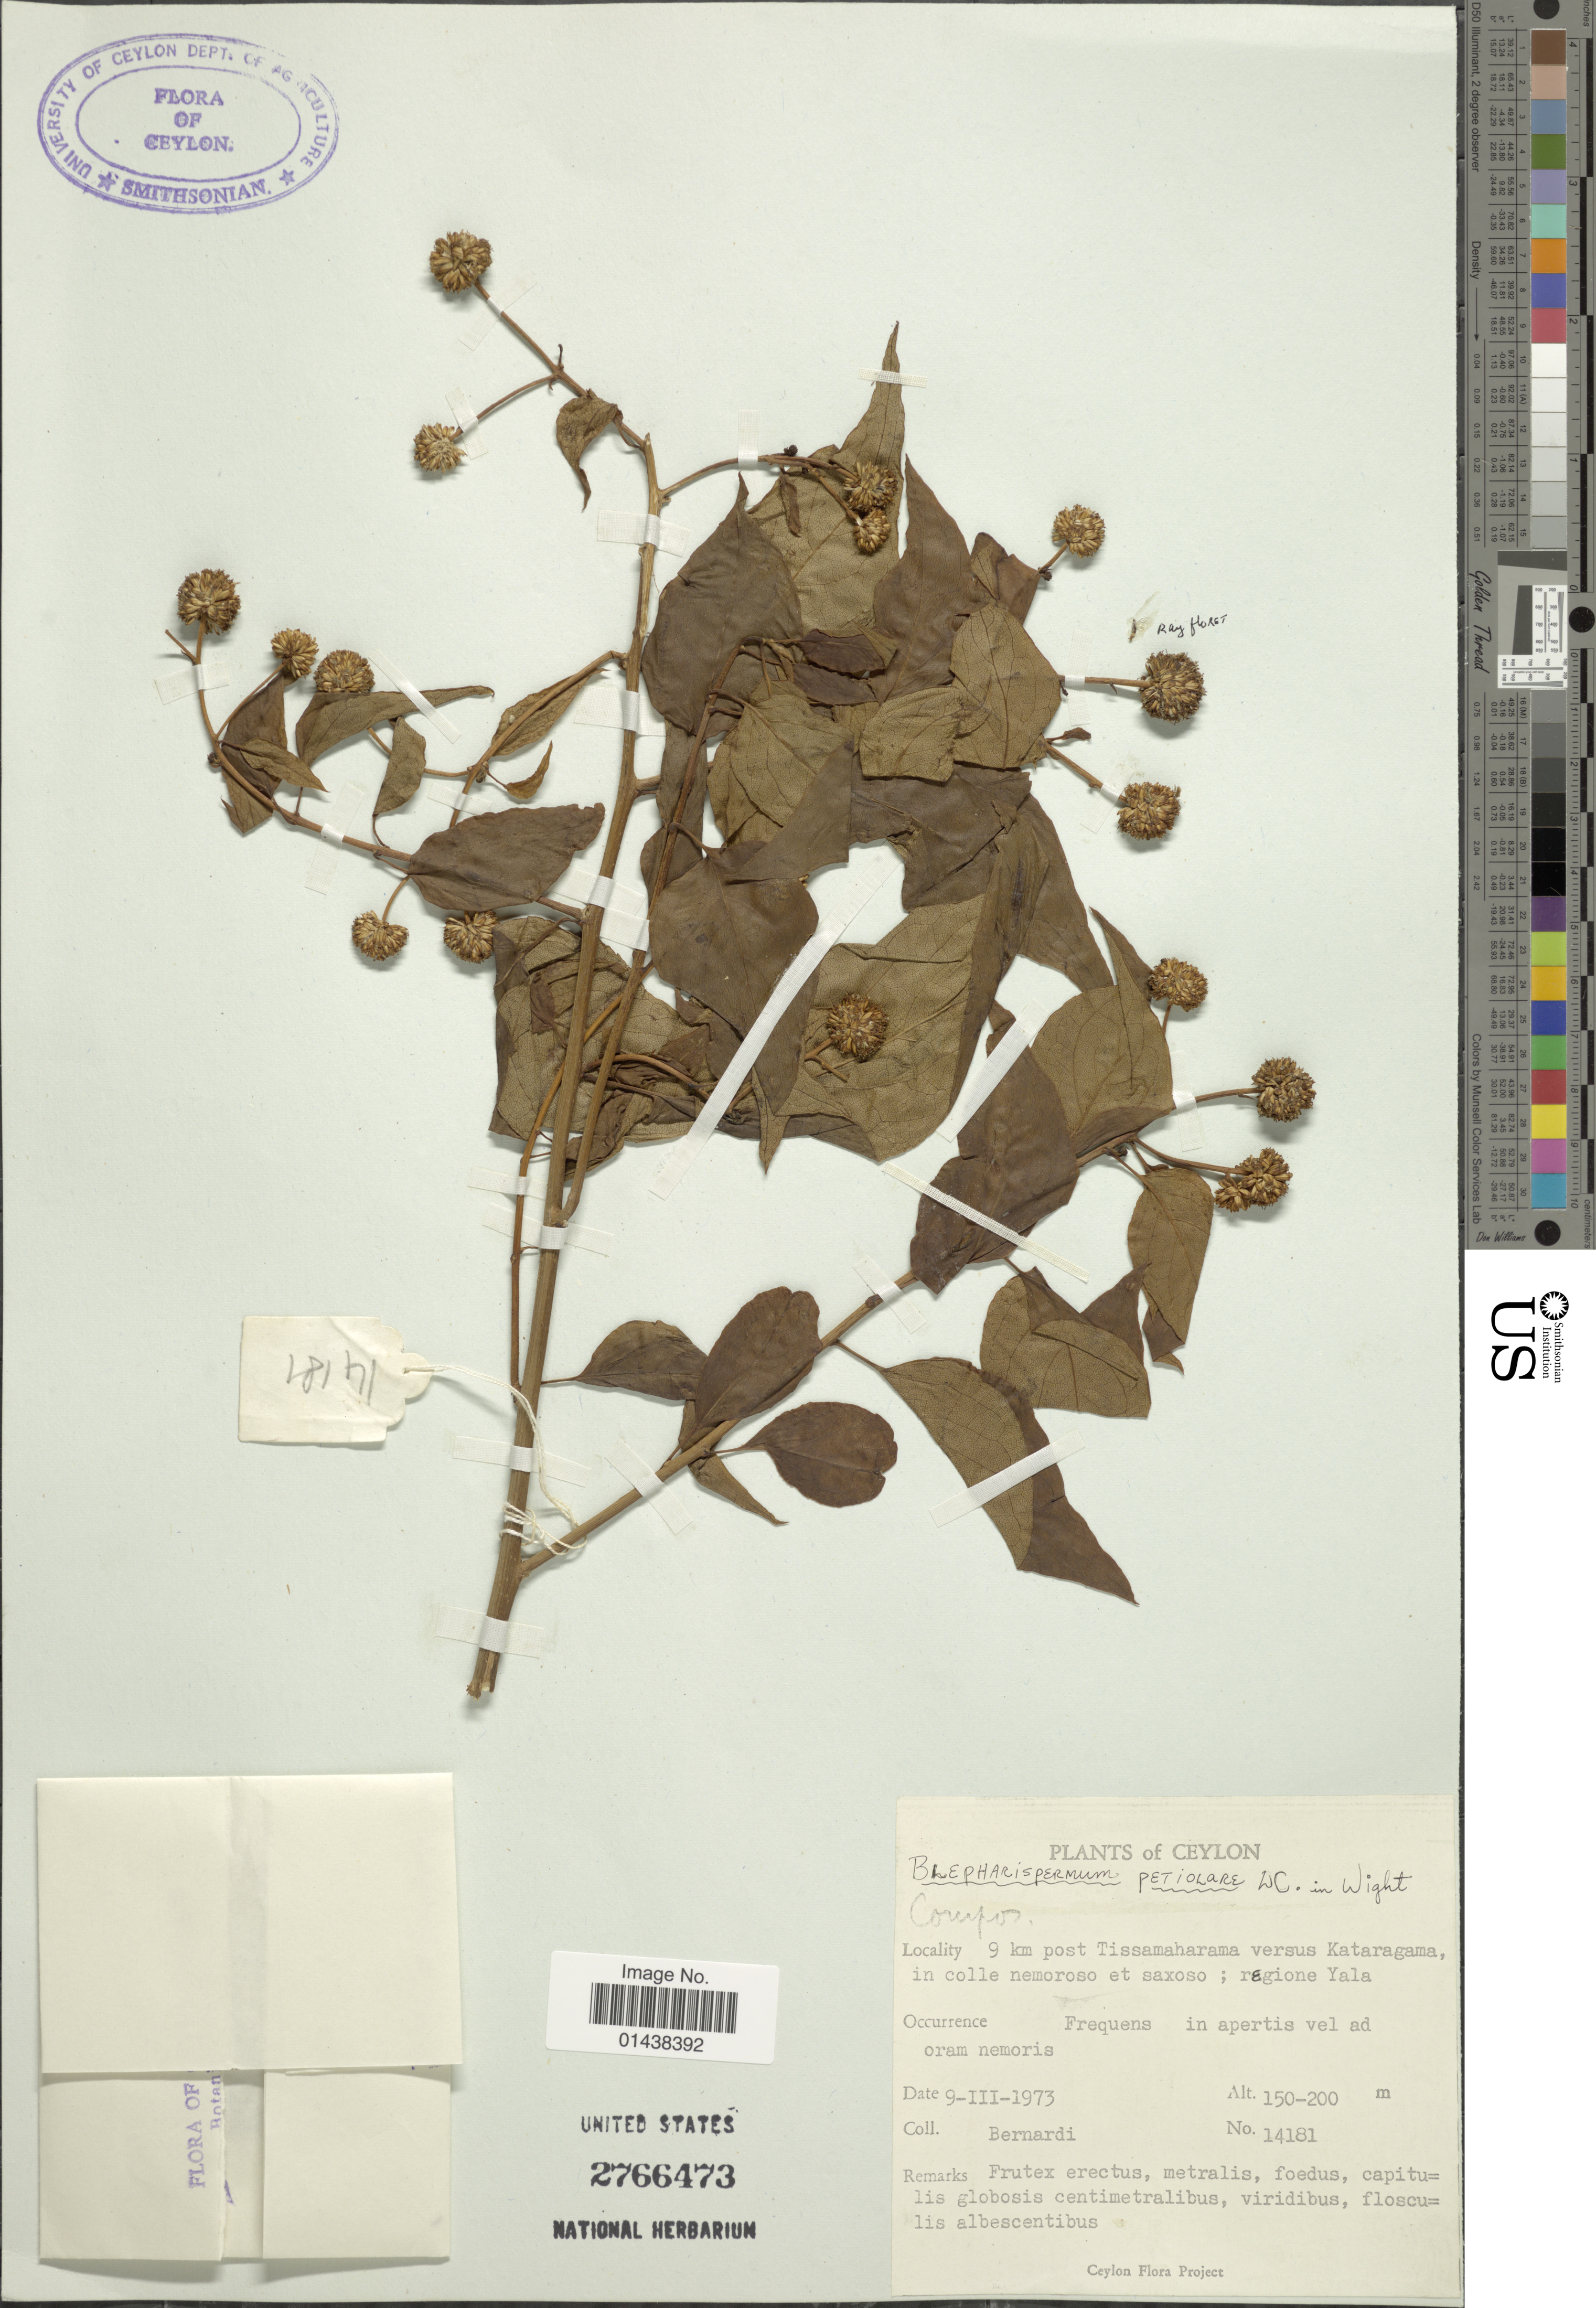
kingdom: Plantae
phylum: Tracheophyta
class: Magnoliopsida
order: Asterales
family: Asteraceae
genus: Blepharispermum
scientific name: Blepharispermum petiolare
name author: DC.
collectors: Bernardi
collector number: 14181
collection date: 1973-03-09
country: Sri Lanka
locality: Ceylon, 9 km post Tissamaharama versus Kataragama, in colle nemoroso et saxoso; regione Yala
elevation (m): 150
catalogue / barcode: US 2766473